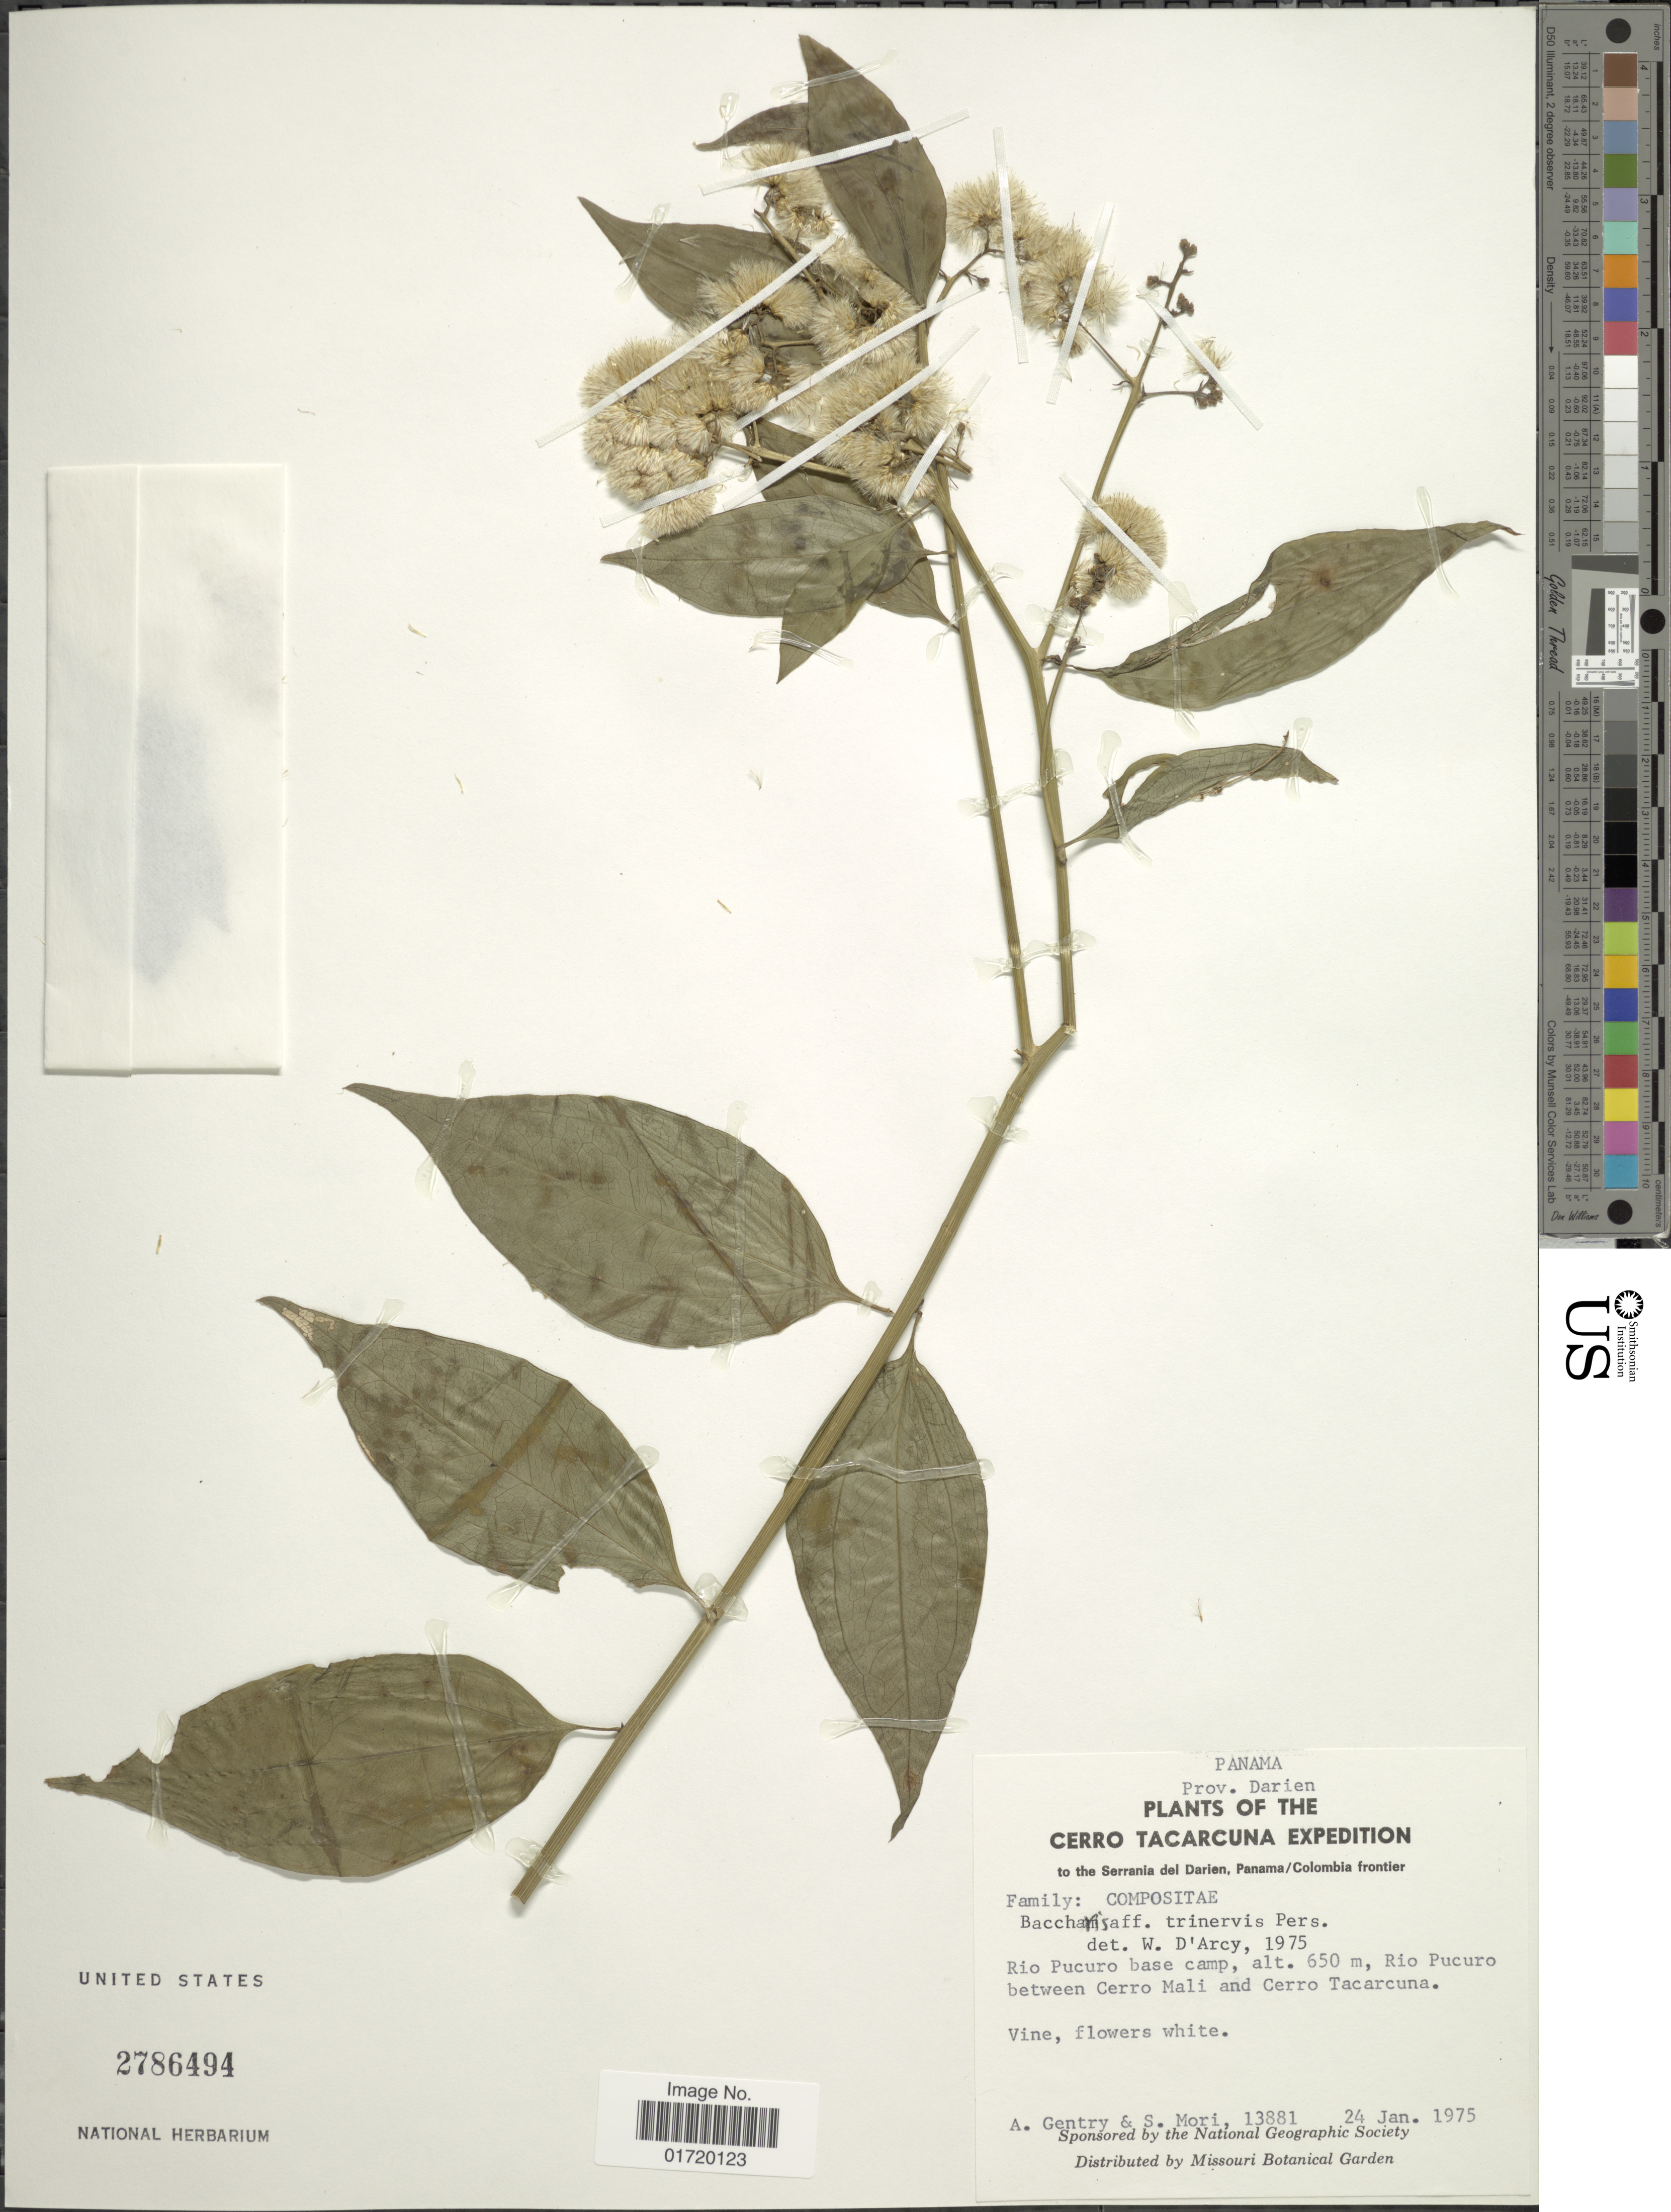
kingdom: Plantae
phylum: Tracheophyta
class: Magnoliopsida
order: Asterales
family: Asteraceae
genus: Baccharis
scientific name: Baccharis trinervis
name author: (Lam.) Pers.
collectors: A. H. Gentry & S. Mori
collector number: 13881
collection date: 1975-01-24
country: Panama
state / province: Darién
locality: Cerro Tacarcuna to the Serrania del Darien, Panama/Colombia frontier, Rio Pucuro base camp, Rio Pucuro between Cerro Mali and Cerro Tacarcuna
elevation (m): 650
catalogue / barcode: US 2786494